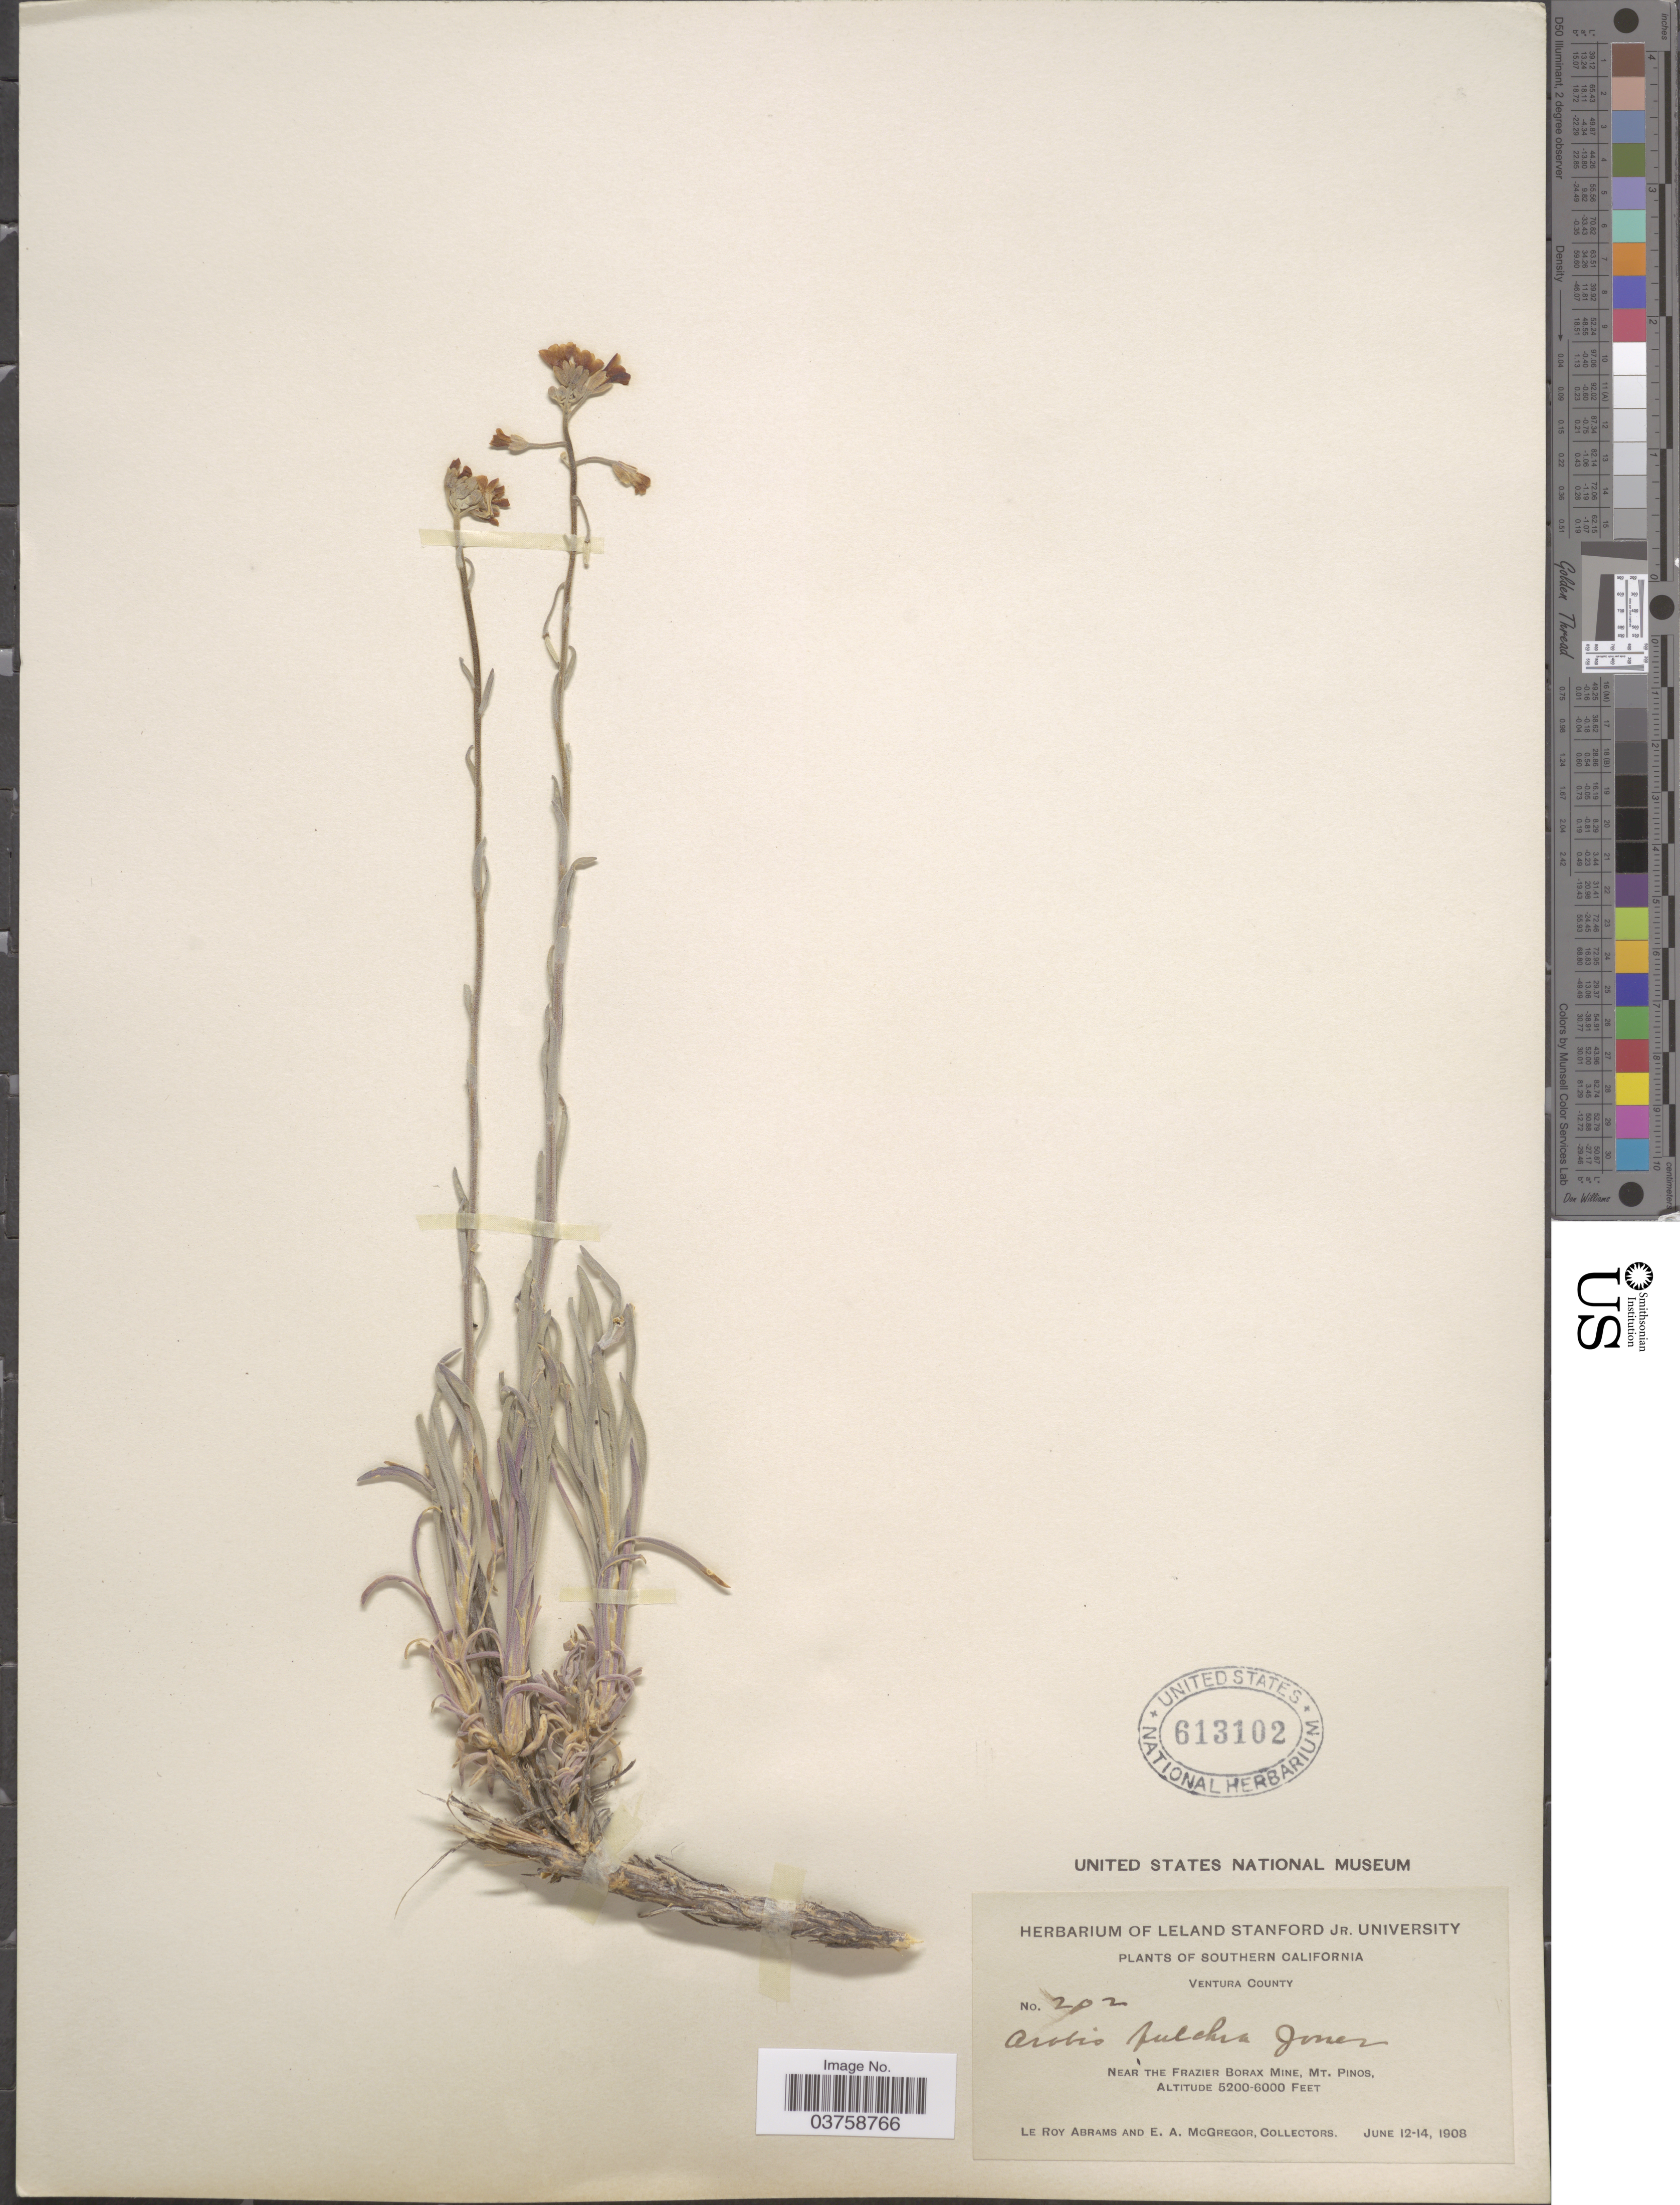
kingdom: Plantae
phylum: Tracheophyta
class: Magnoliopsida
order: Brassicales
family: Brassicaceae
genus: Arabis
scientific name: Arabis pulchra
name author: M.E. Jones ex S. Watson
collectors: L. Abrams & E. A. McGregor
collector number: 202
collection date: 1908-06-12/1908-06-14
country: United States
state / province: California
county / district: Ventura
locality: Southern California. Ventura County. Near the Frazier Borax Mine, Mt. Pinos.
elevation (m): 1585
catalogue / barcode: US 613102